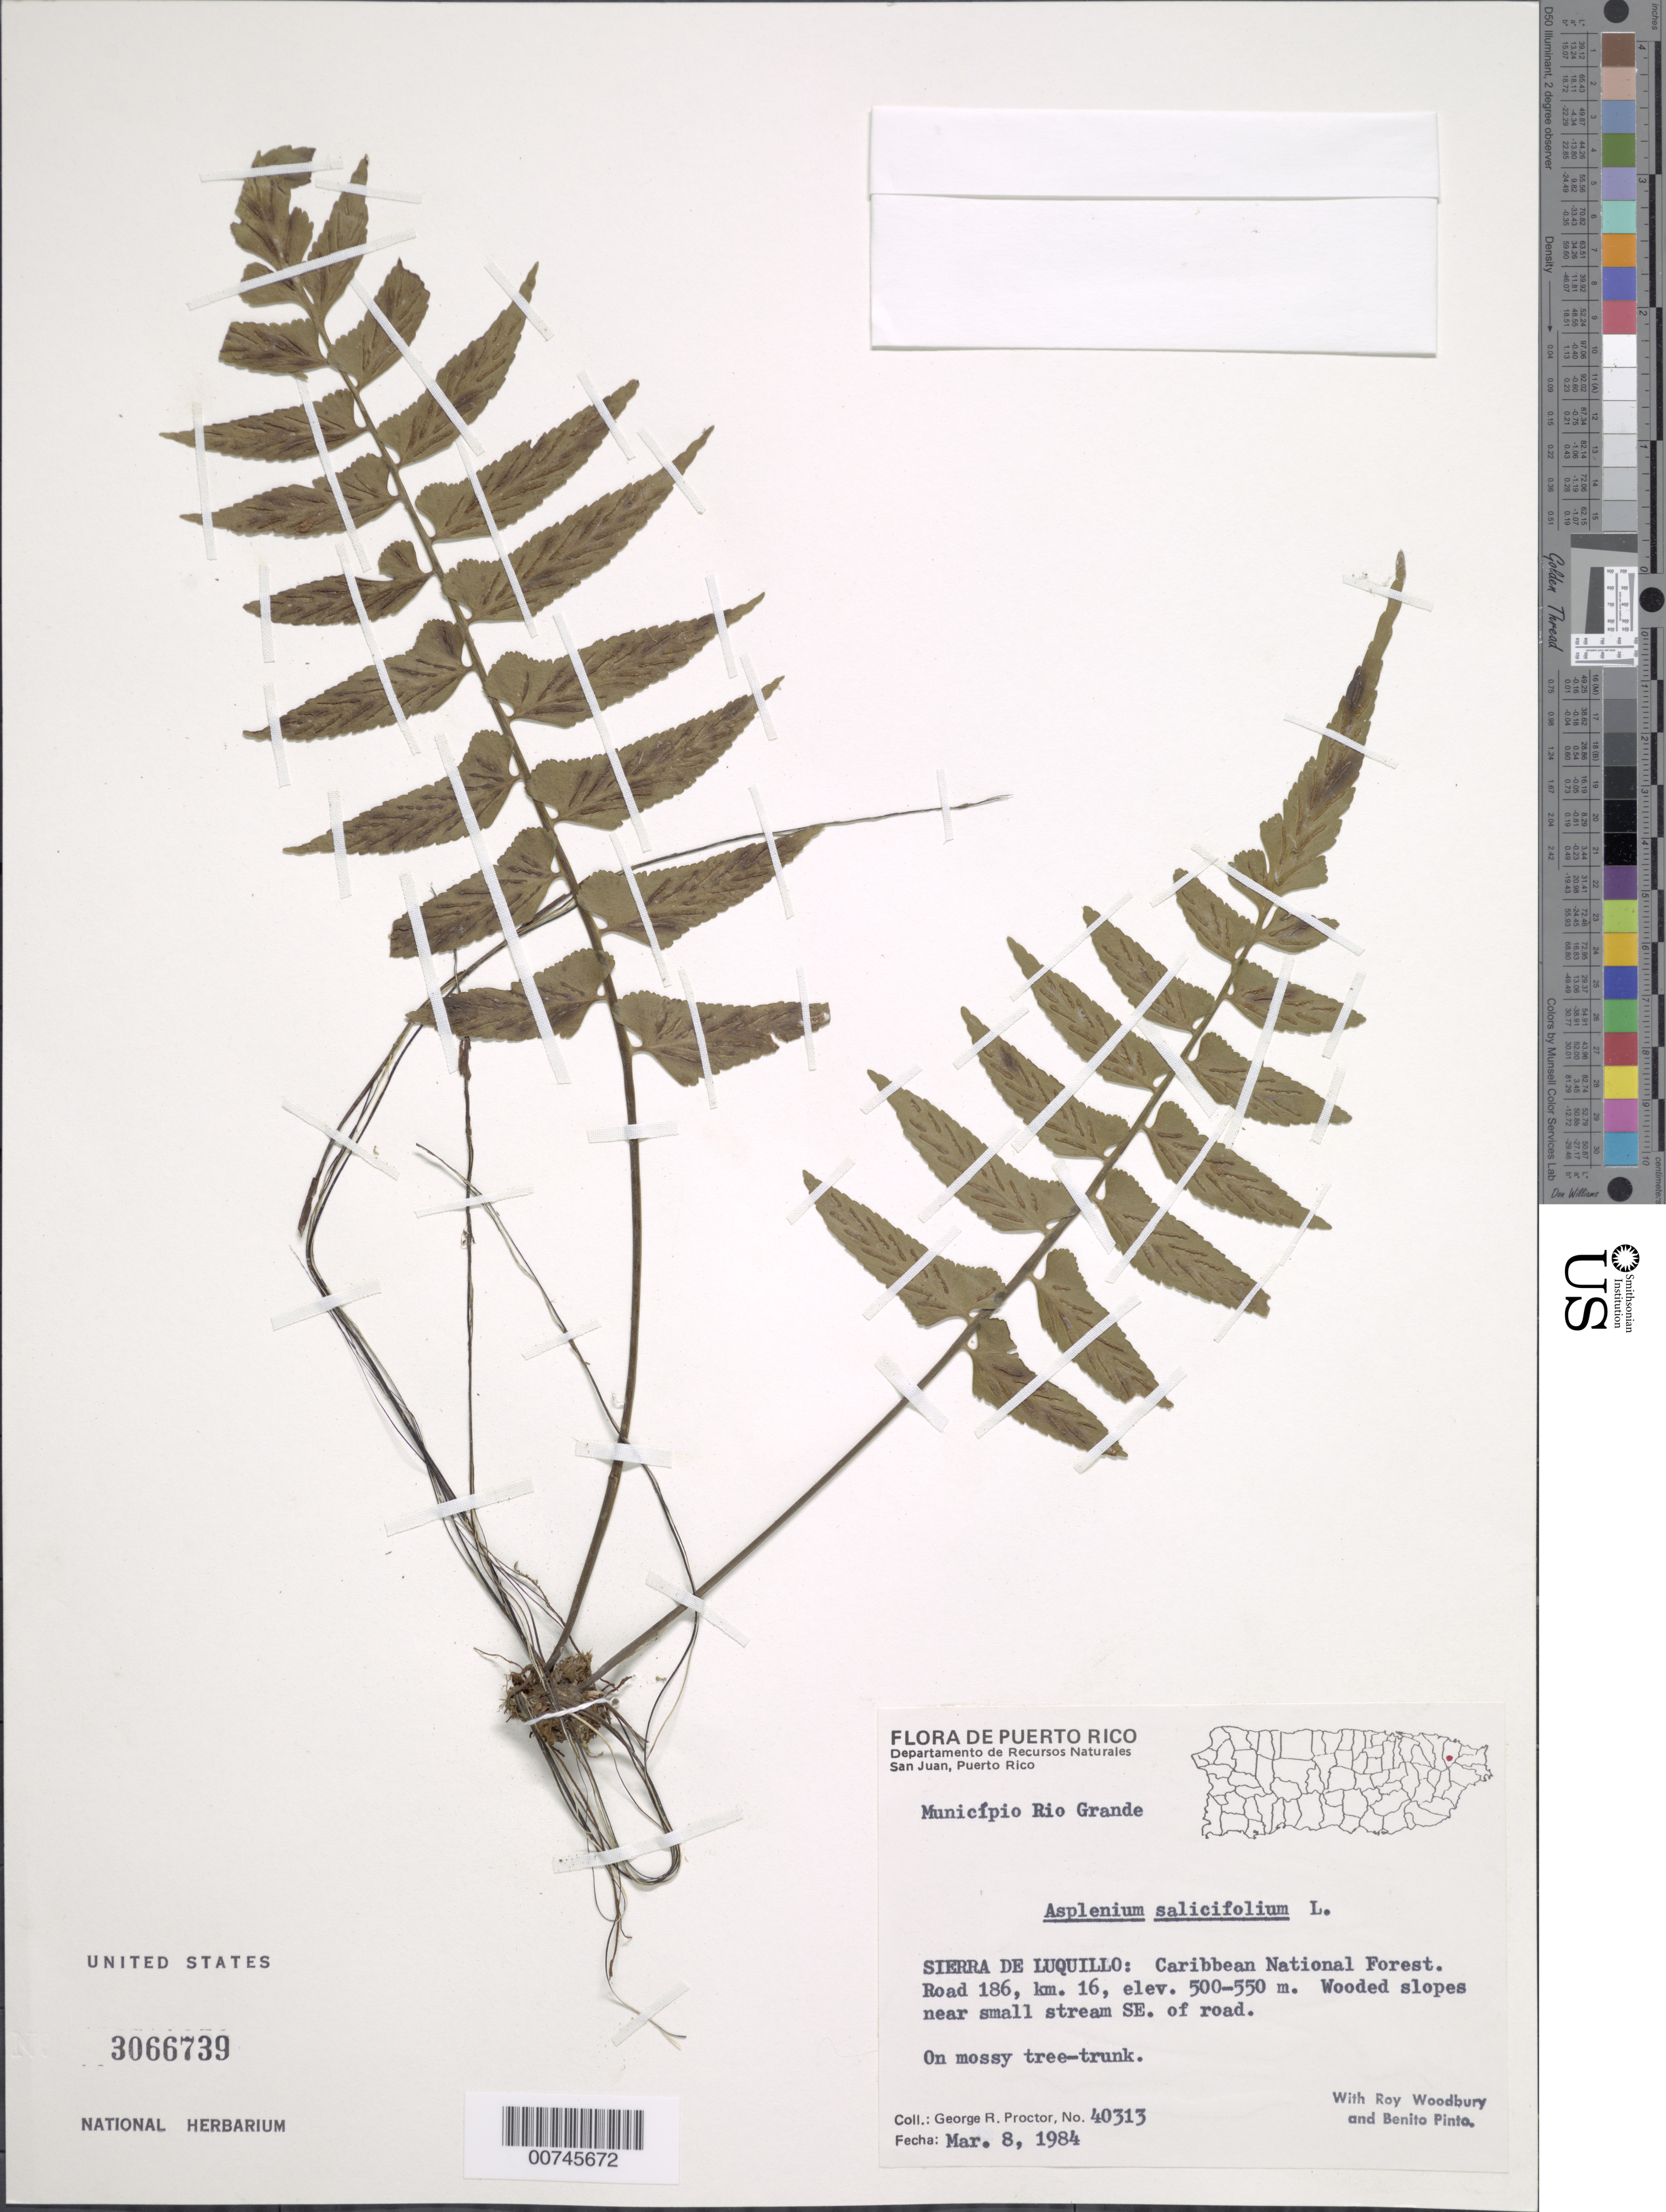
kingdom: Plantae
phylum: Tracheophyta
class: Polypodiopsida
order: Polypodiales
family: Aspleniaceae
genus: Asplenium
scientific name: Asplenium salicifolium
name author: L.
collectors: G. R. Proctor, R. O. Woodbury & B. Pinto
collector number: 40313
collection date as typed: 08 Mar 1984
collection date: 1984-03-08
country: Puerto Rico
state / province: Río Grande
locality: Sierra de Luquillo: Caribbean National Forest. Road 186, km 16. Wooded slopes near small stream SE of road, Municipio Río Grande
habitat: On mossy tree-trunk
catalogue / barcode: US 3066739